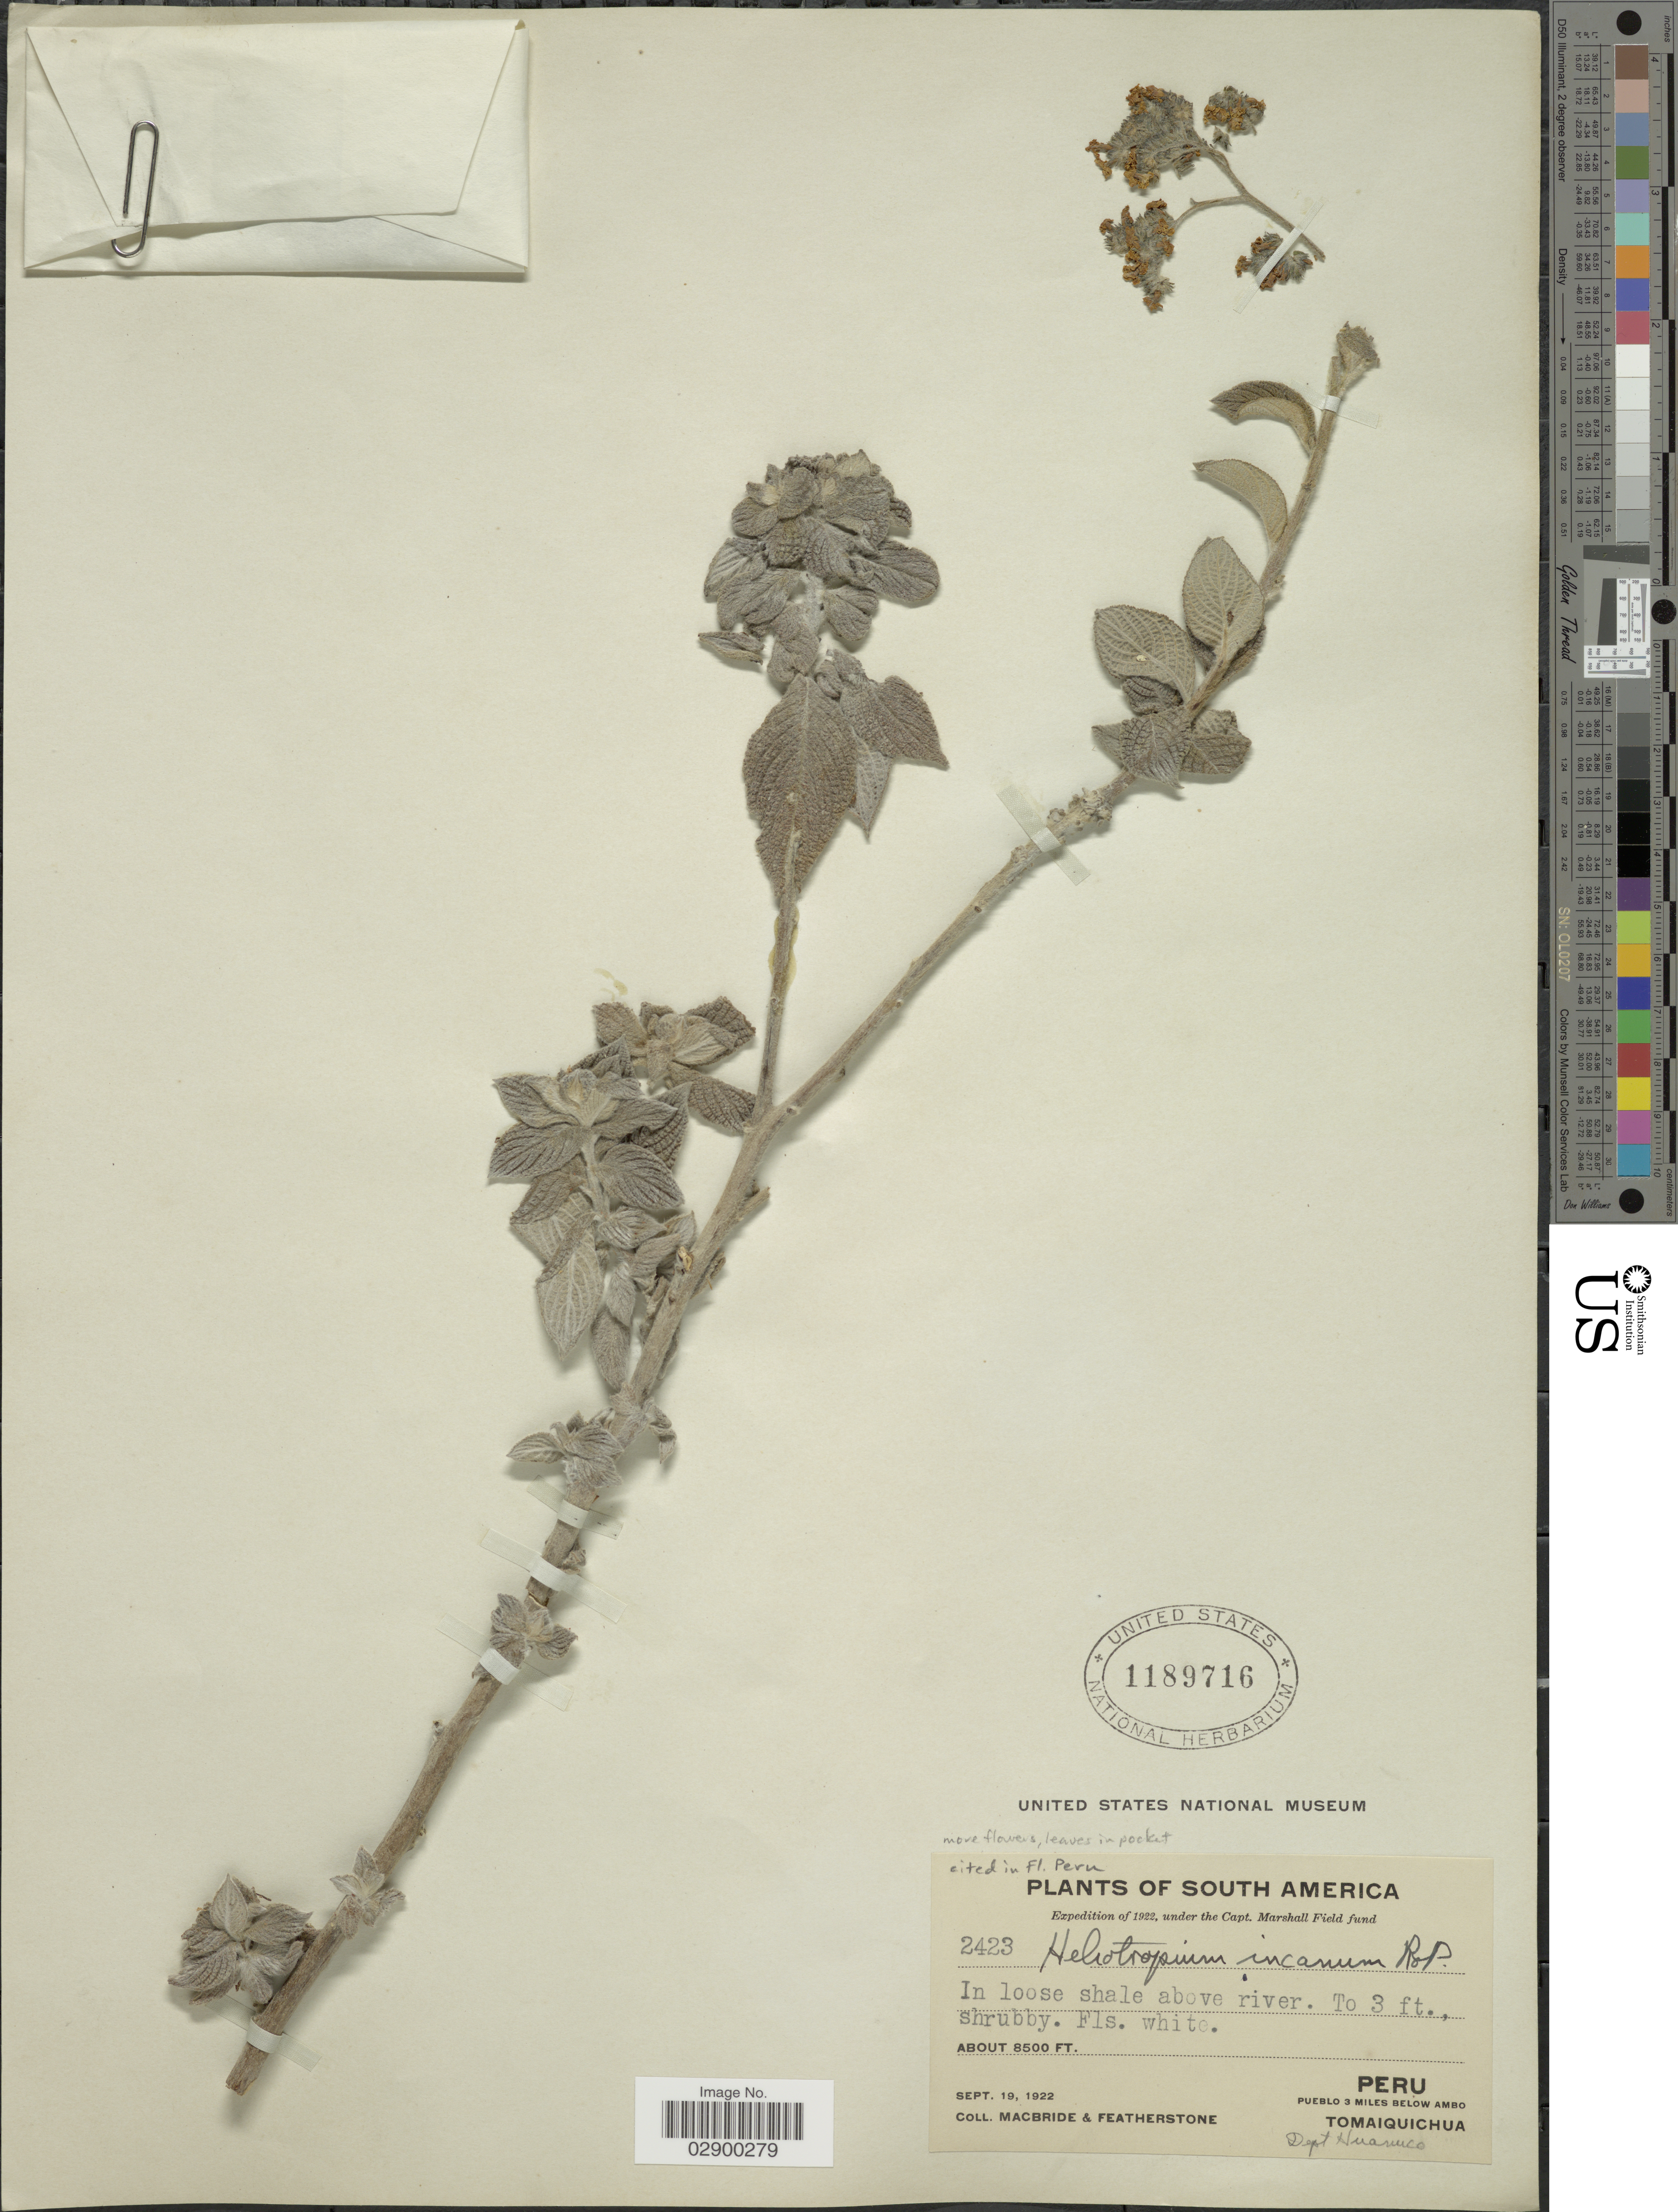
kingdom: Plantae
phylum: Tracheophyta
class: Magnoliopsida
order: Boraginales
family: Heliotropiaceae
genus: Heliotropium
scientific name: Heliotropium incanum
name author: Ruiz & Pav.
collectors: Macbride, -- & -. Featherstone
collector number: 2423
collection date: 1922-09-19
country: Peru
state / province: Huánuco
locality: Pueblo 3 miles below Ambo, Tomaiquichua, Dept. Huanuco.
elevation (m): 2591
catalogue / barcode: US 1189716